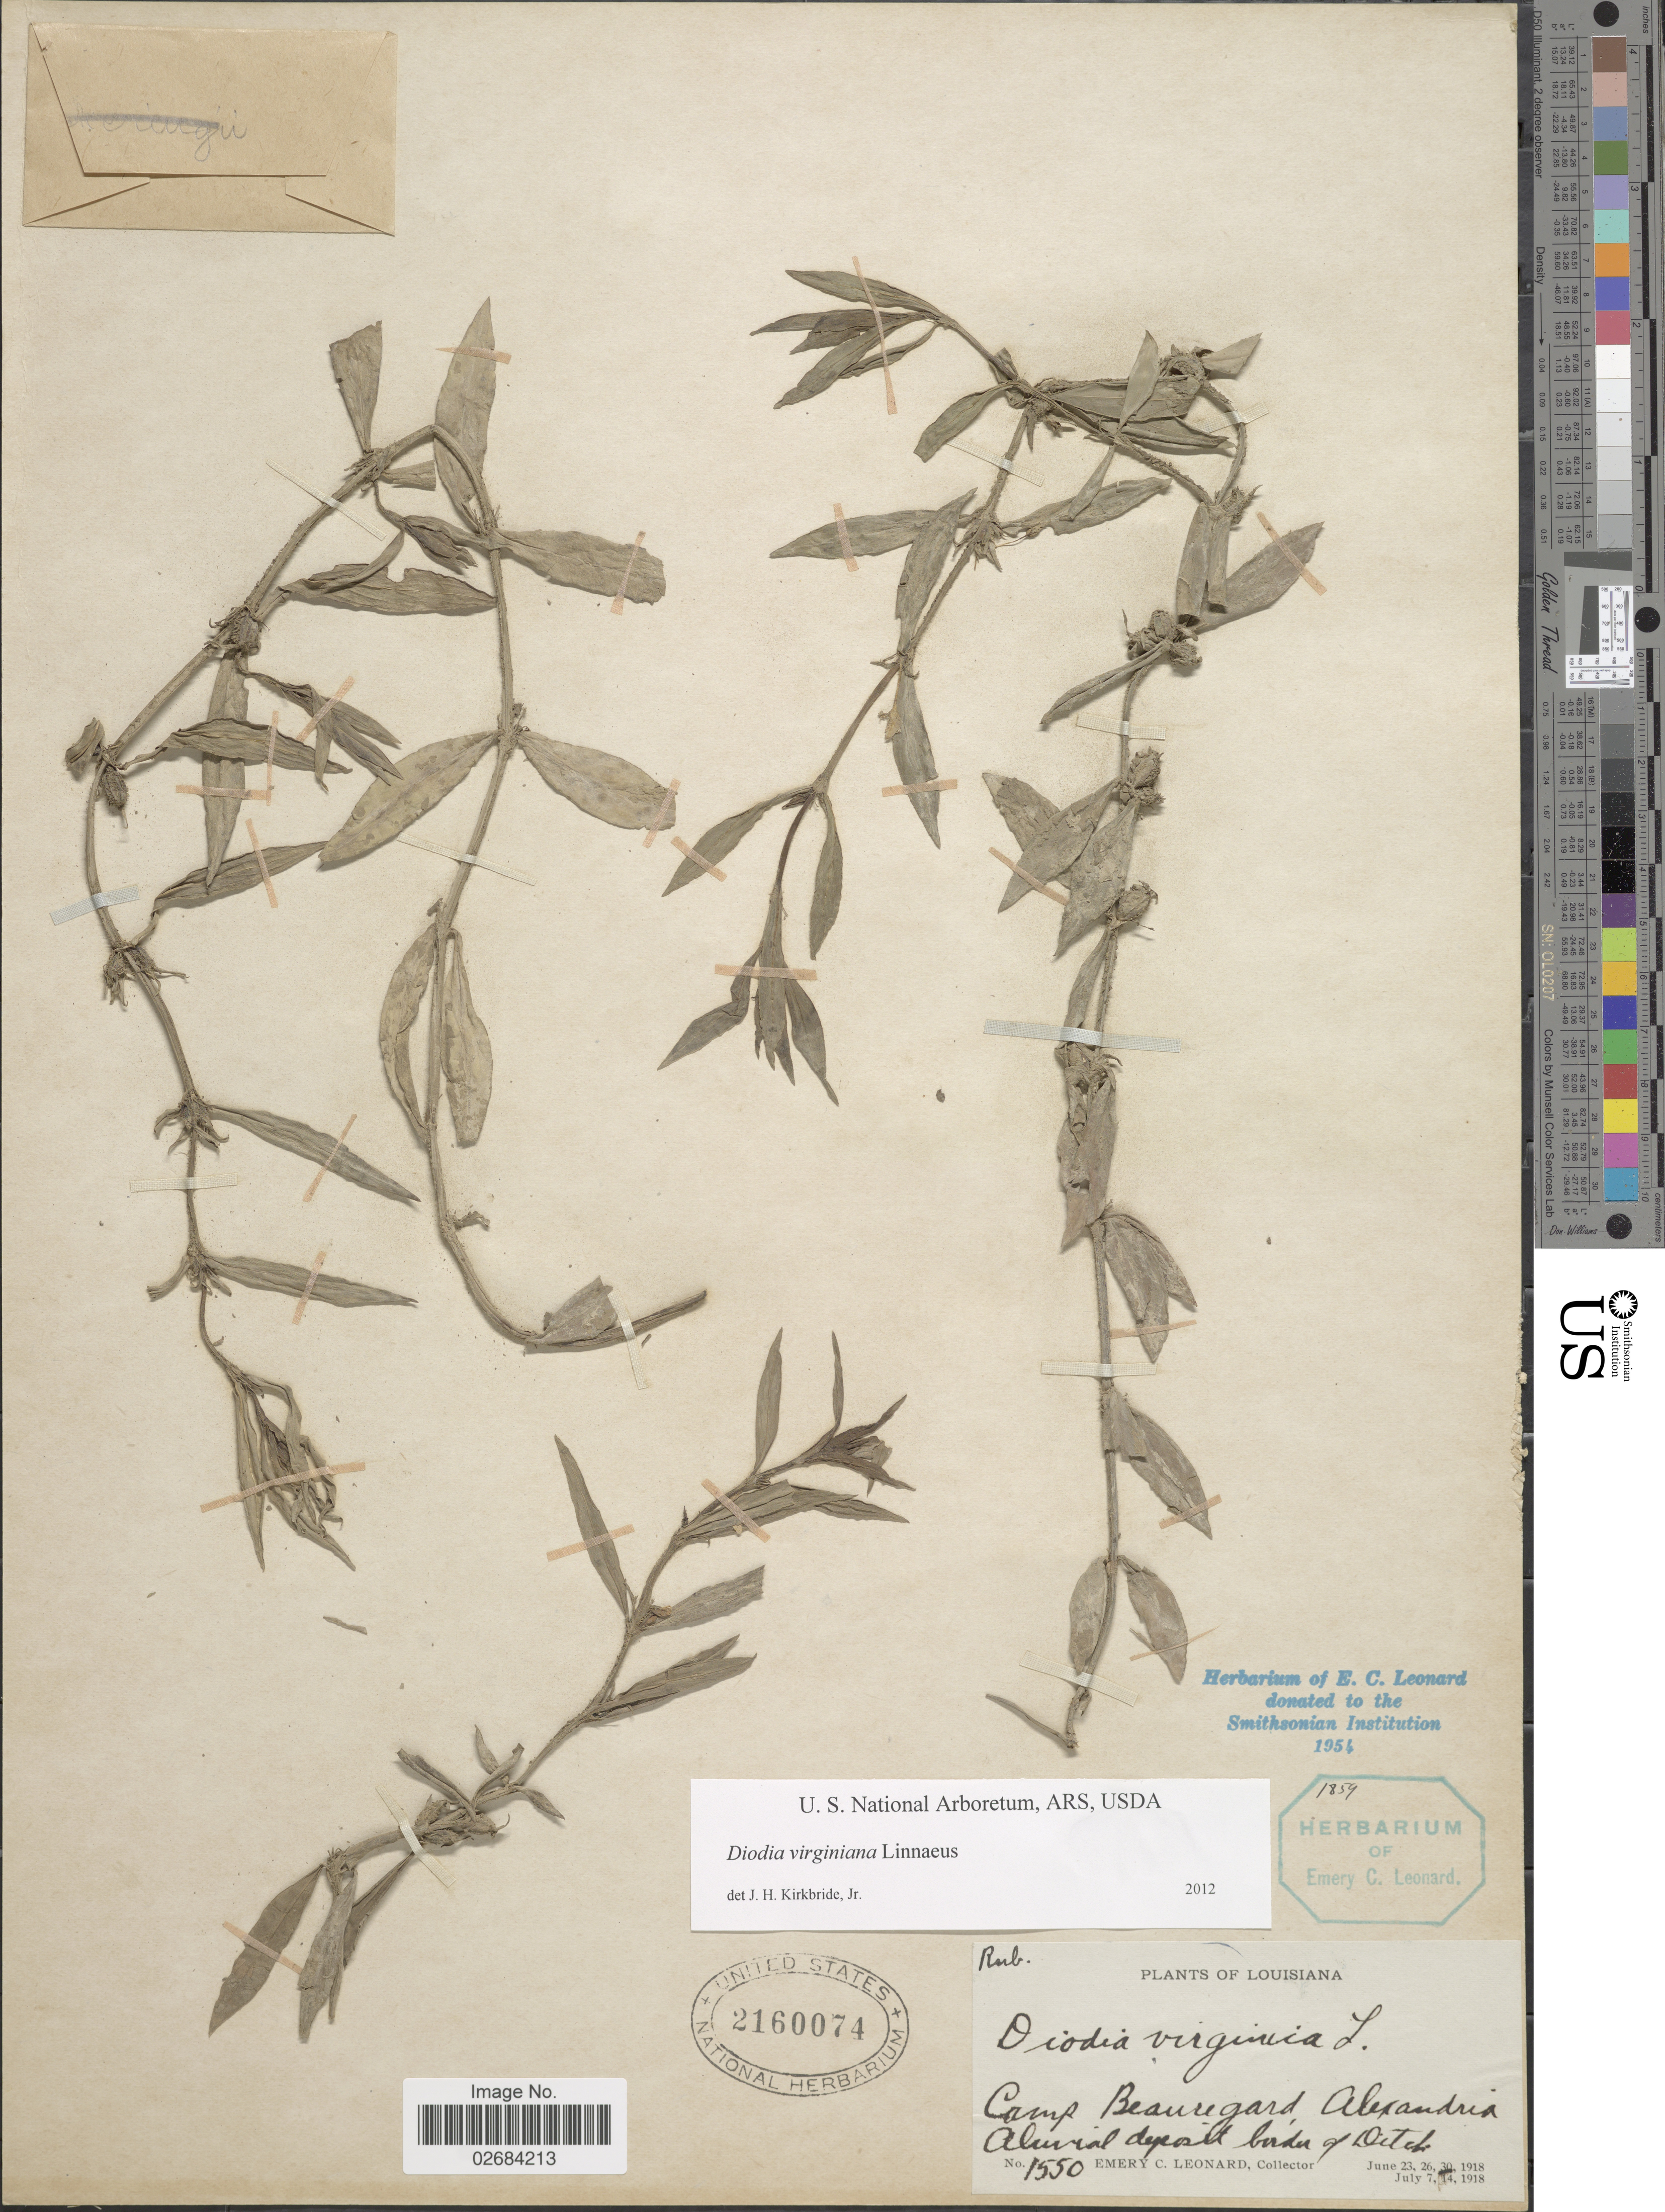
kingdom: Plantae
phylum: Tracheophyta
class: Magnoliopsida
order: Gentianales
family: Rubiaceae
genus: Diodia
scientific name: Diodia virginiana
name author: L.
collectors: E. C. Leonard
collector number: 1550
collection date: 1918-06-30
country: United States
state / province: Louisiana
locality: Camp Beauregard Alexandria, Aluvial deposit border of Ditch.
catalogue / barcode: US 2160074